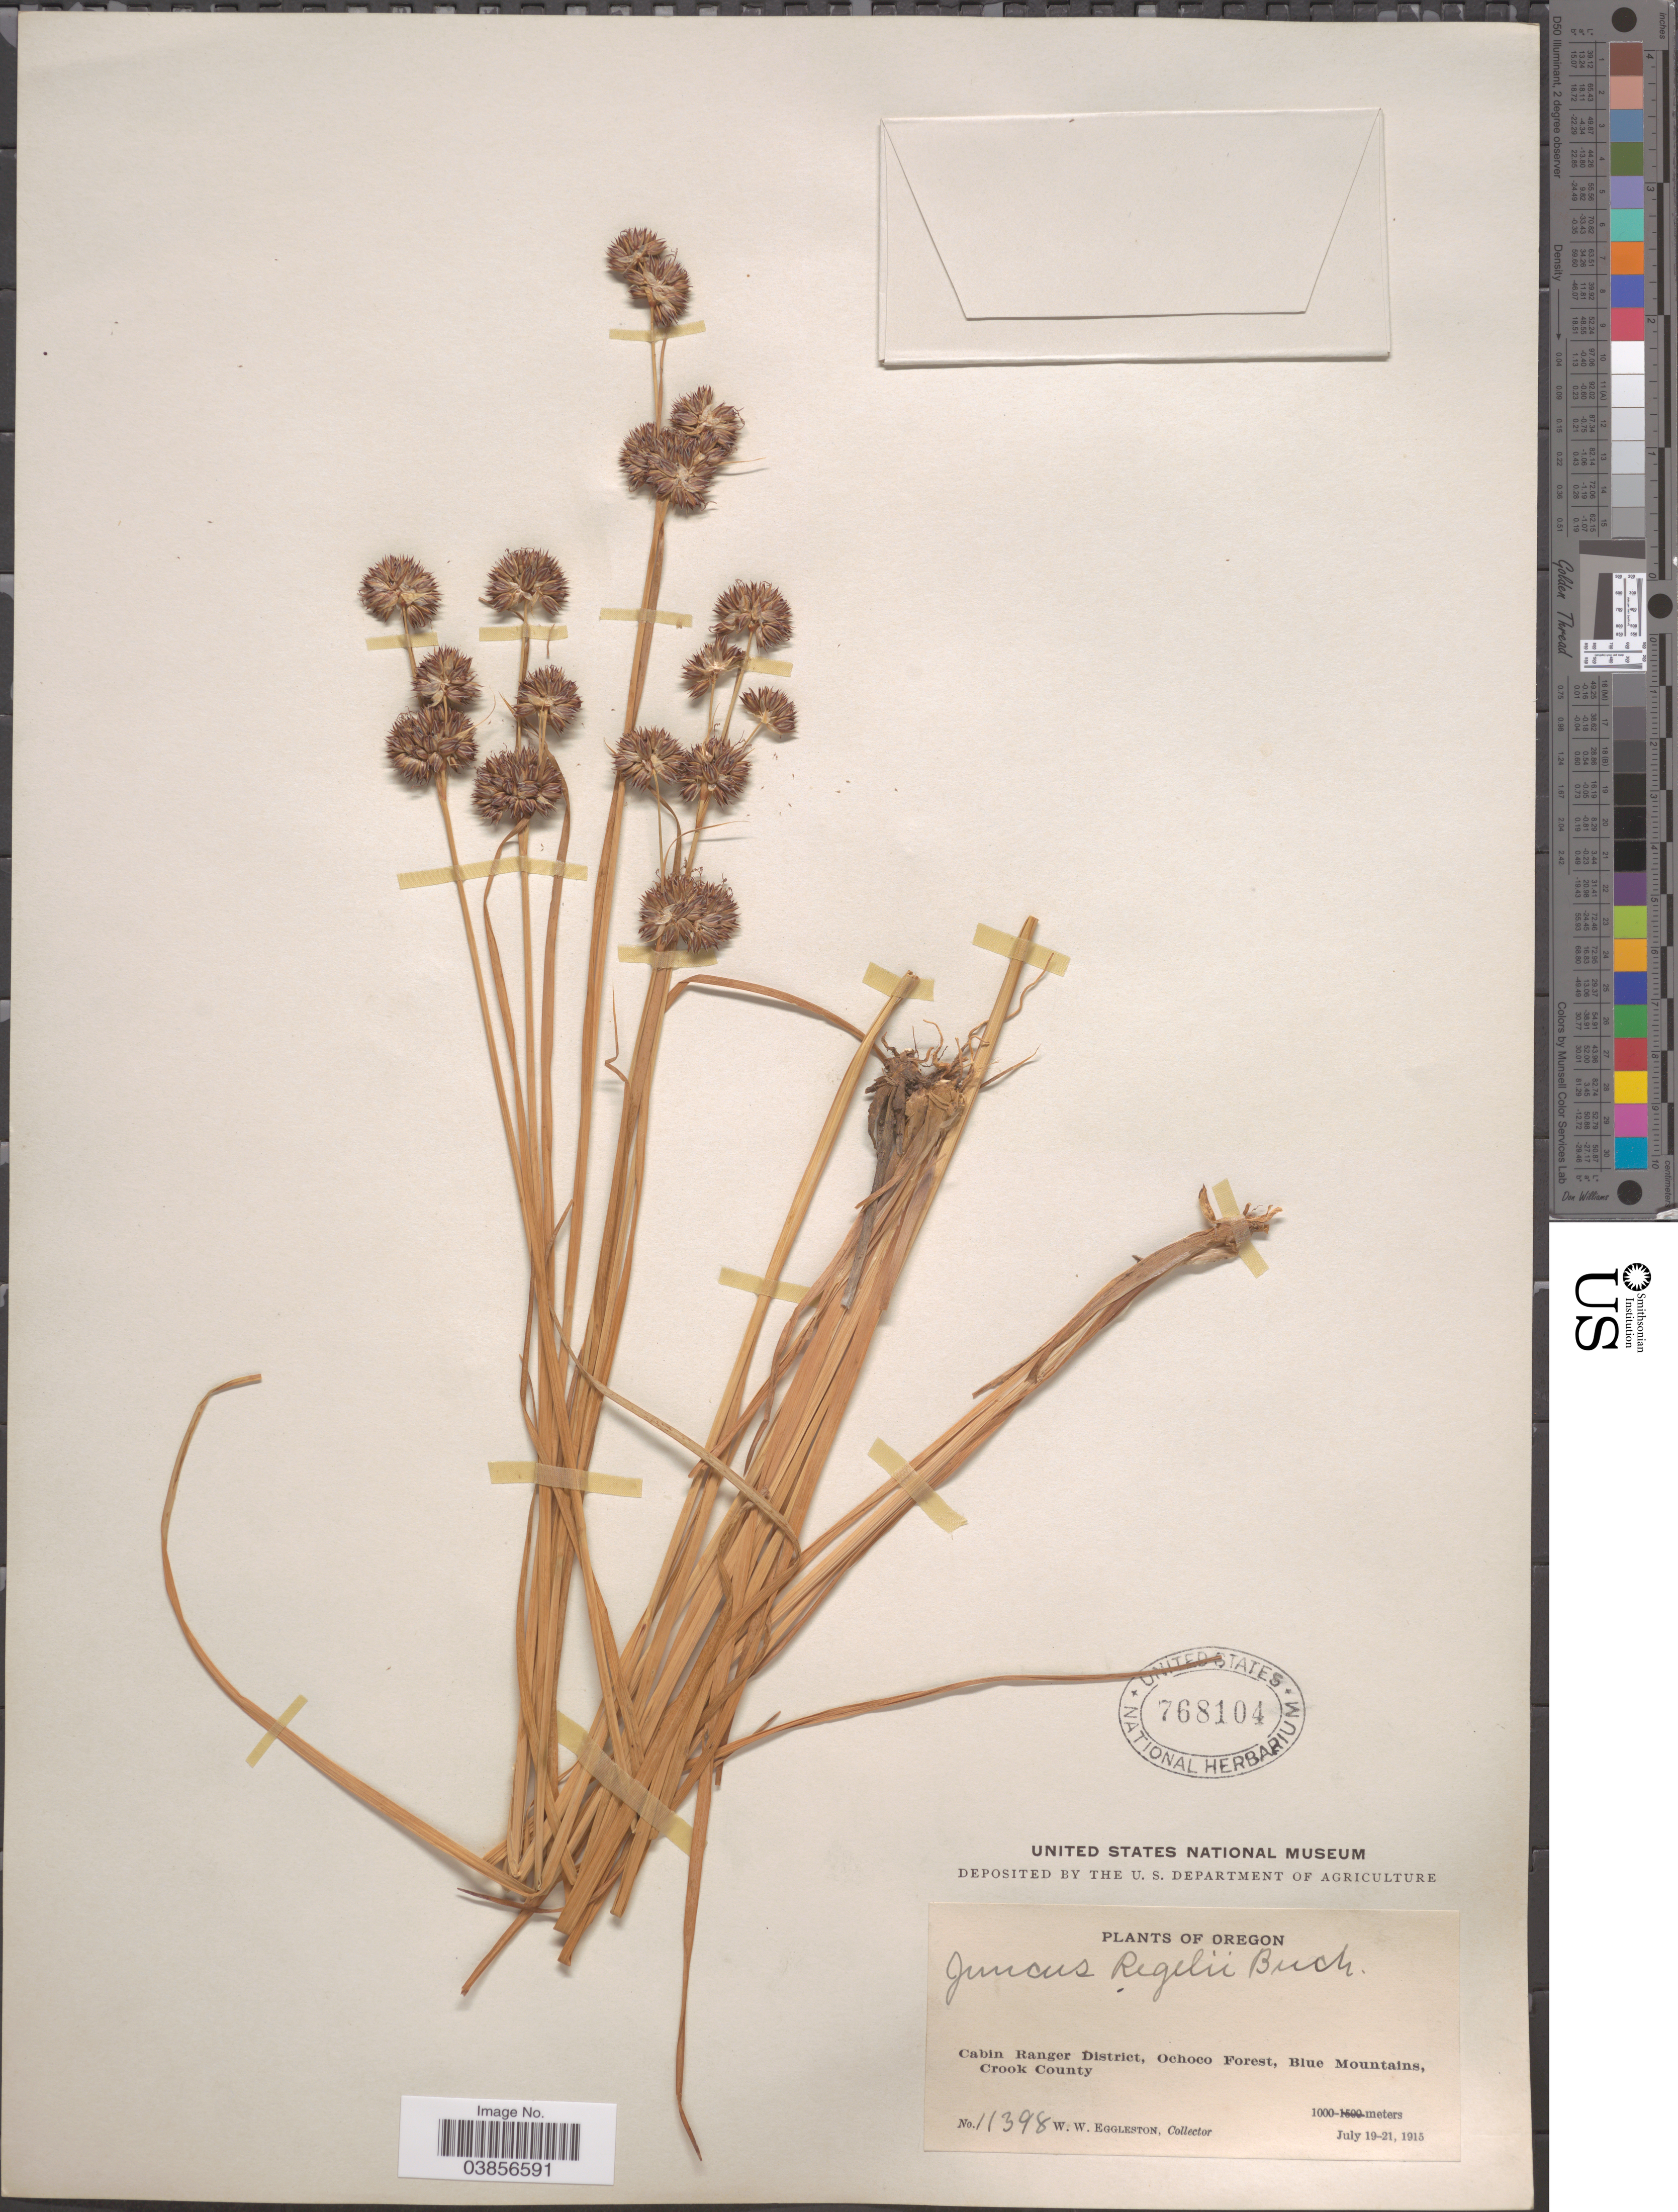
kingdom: Plantae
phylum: Tracheophyta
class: Liliopsida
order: Poales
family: Juncaceae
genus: Juncus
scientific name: Juncus regelii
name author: Buchenau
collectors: W. W. Eggleston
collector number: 11398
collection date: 1915-07-19/1915-07-21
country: United States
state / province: Oregon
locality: Cabin Ranger District, Ochoco Forest, Blue Mountains, Crook County.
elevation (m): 1000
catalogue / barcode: US 768104